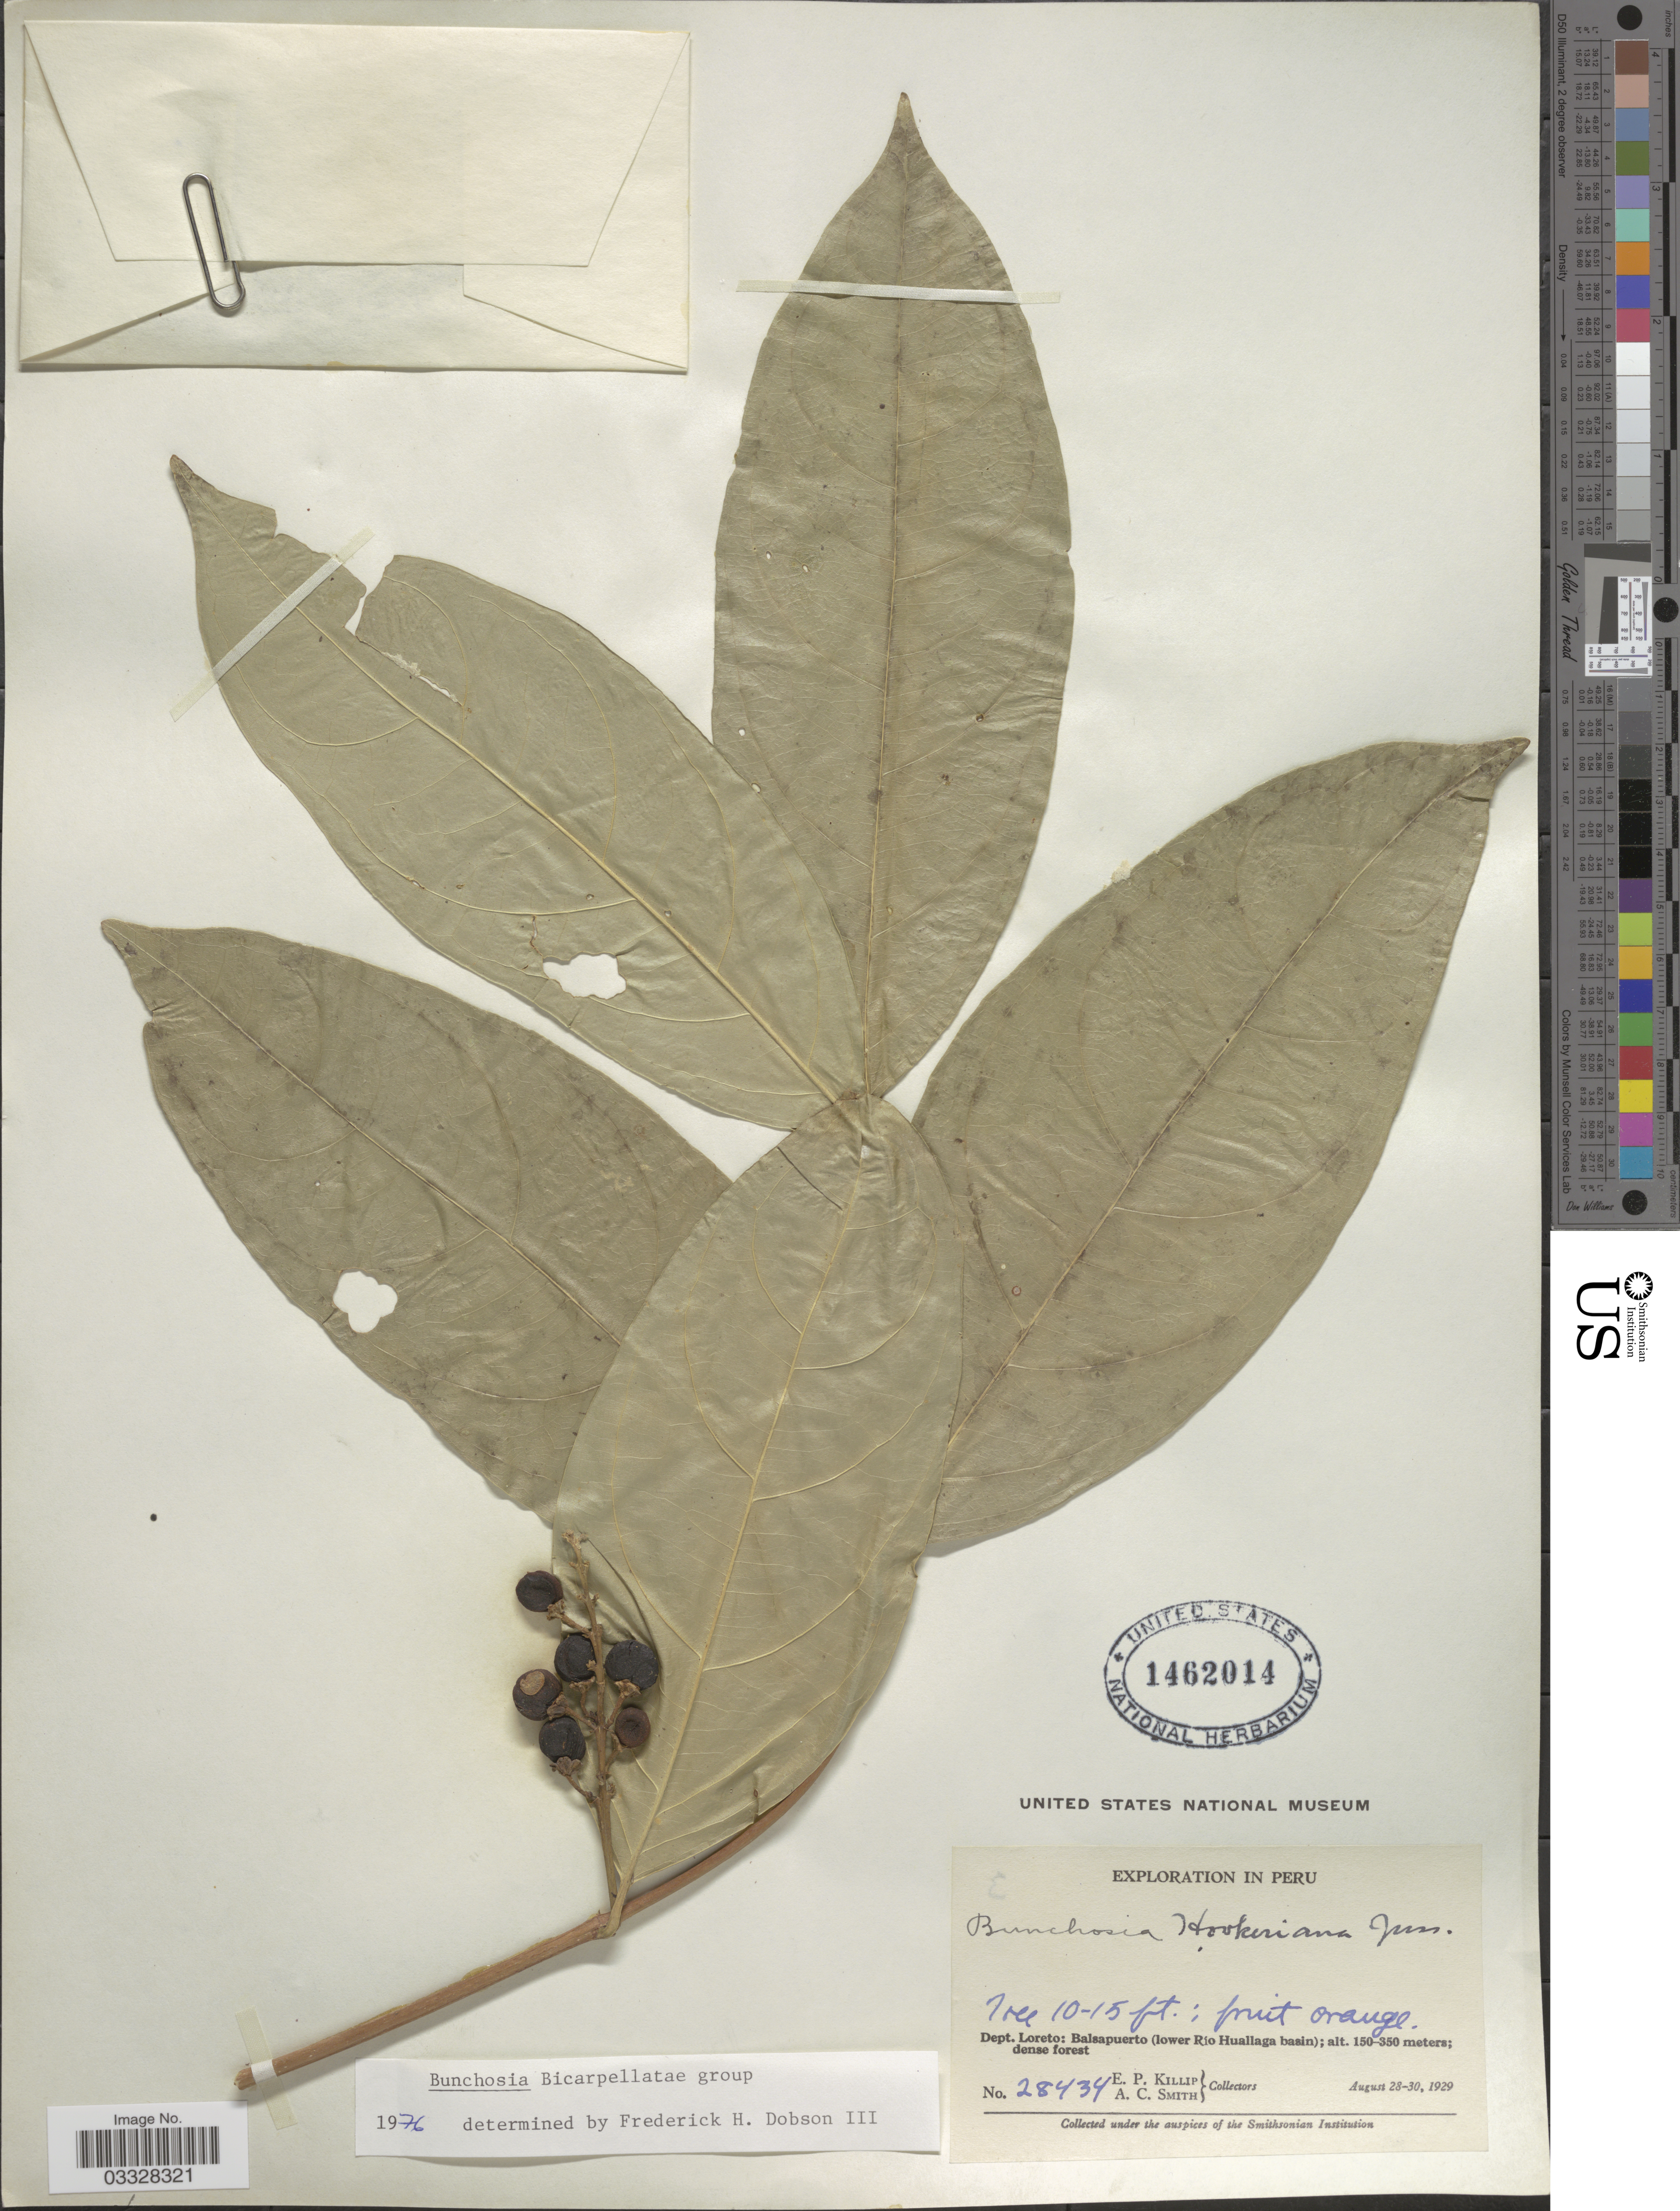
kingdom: Plantae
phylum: Tracheophyta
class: Magnoliopsida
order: Malpighiales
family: Malpighiaceae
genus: Bunchosia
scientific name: Bunchosia hookeriana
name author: A. Juss.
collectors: E. P. Killip & A. C. Smith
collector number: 28434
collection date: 1929-08-28/1929-08-30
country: Peru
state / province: Loreto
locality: Dept. Loreto: Balsapuerto (lower Río Huallaga basin).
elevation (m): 150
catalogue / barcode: US 1462014